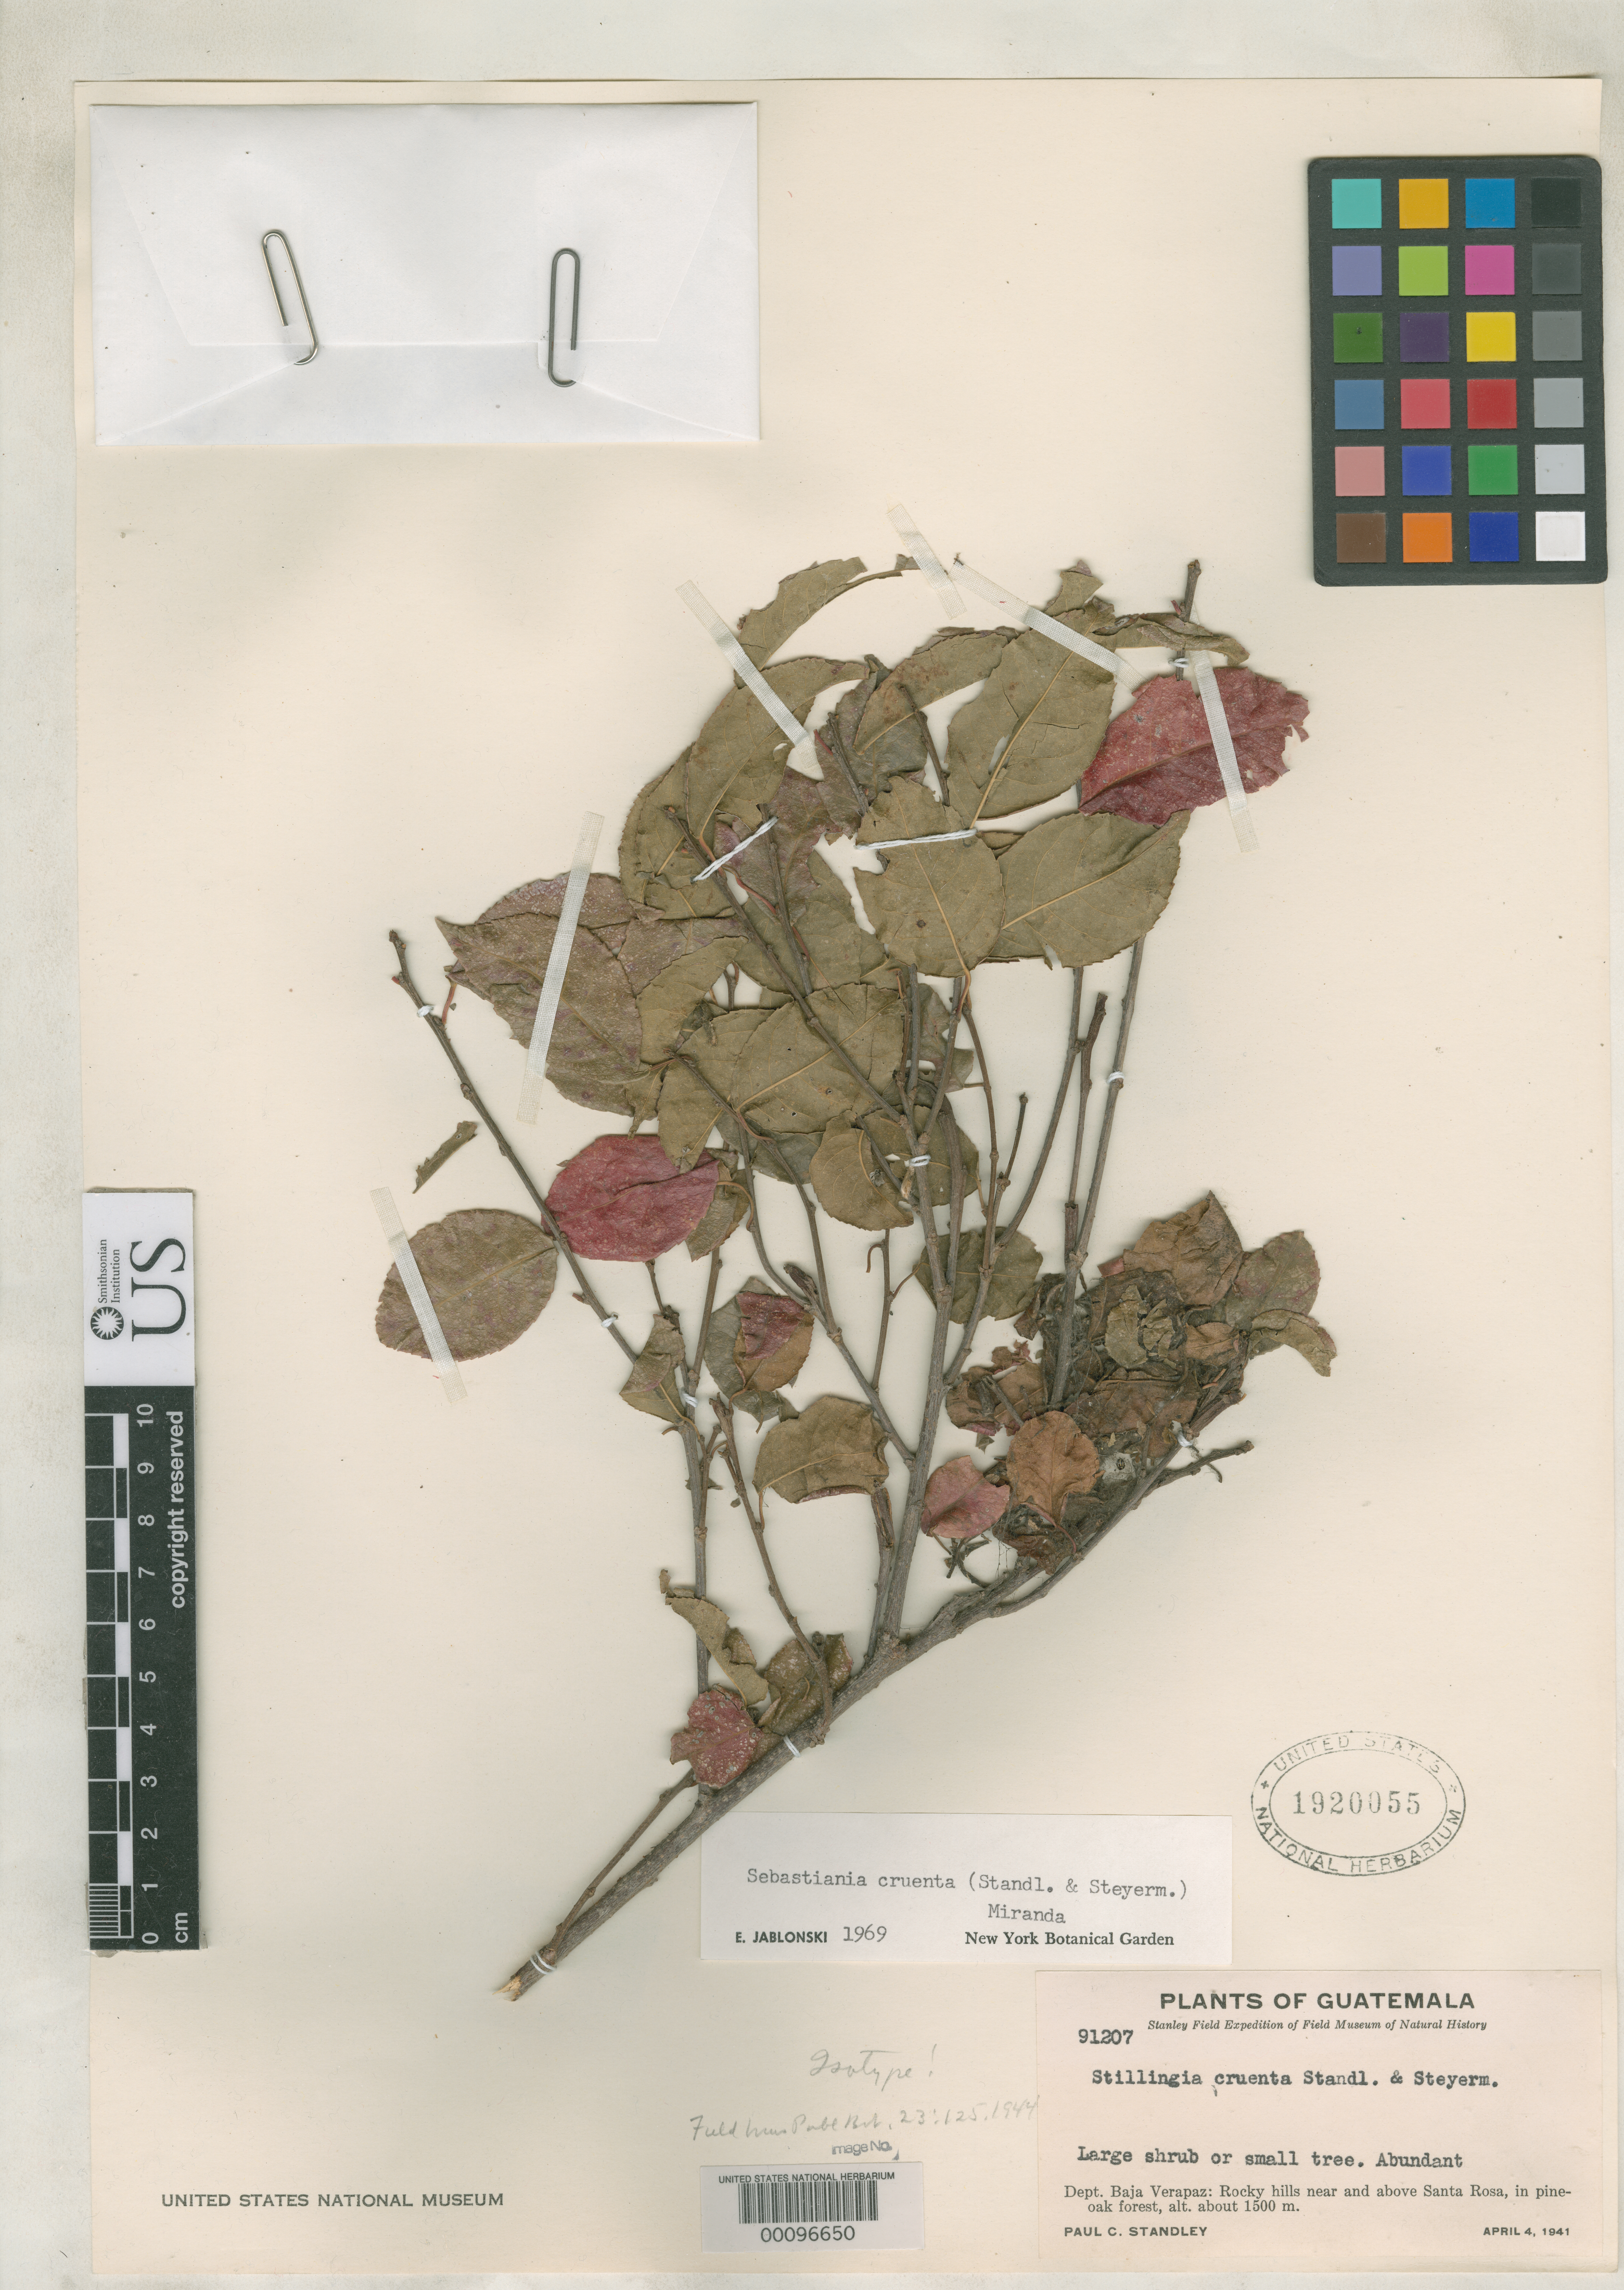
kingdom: Plantae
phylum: Tracheophyta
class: Magnoliopsida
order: Malpighiales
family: Euphorbiaceae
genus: Stillingia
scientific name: Stillingia cruenta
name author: Standl. & Steyerm.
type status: Isotype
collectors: P. C. Standley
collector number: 91207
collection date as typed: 04 Apr 1941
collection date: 1941-04-04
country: Guatemala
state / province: Baja Verapaz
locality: Near and above Santa Rosa.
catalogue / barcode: US 1920055